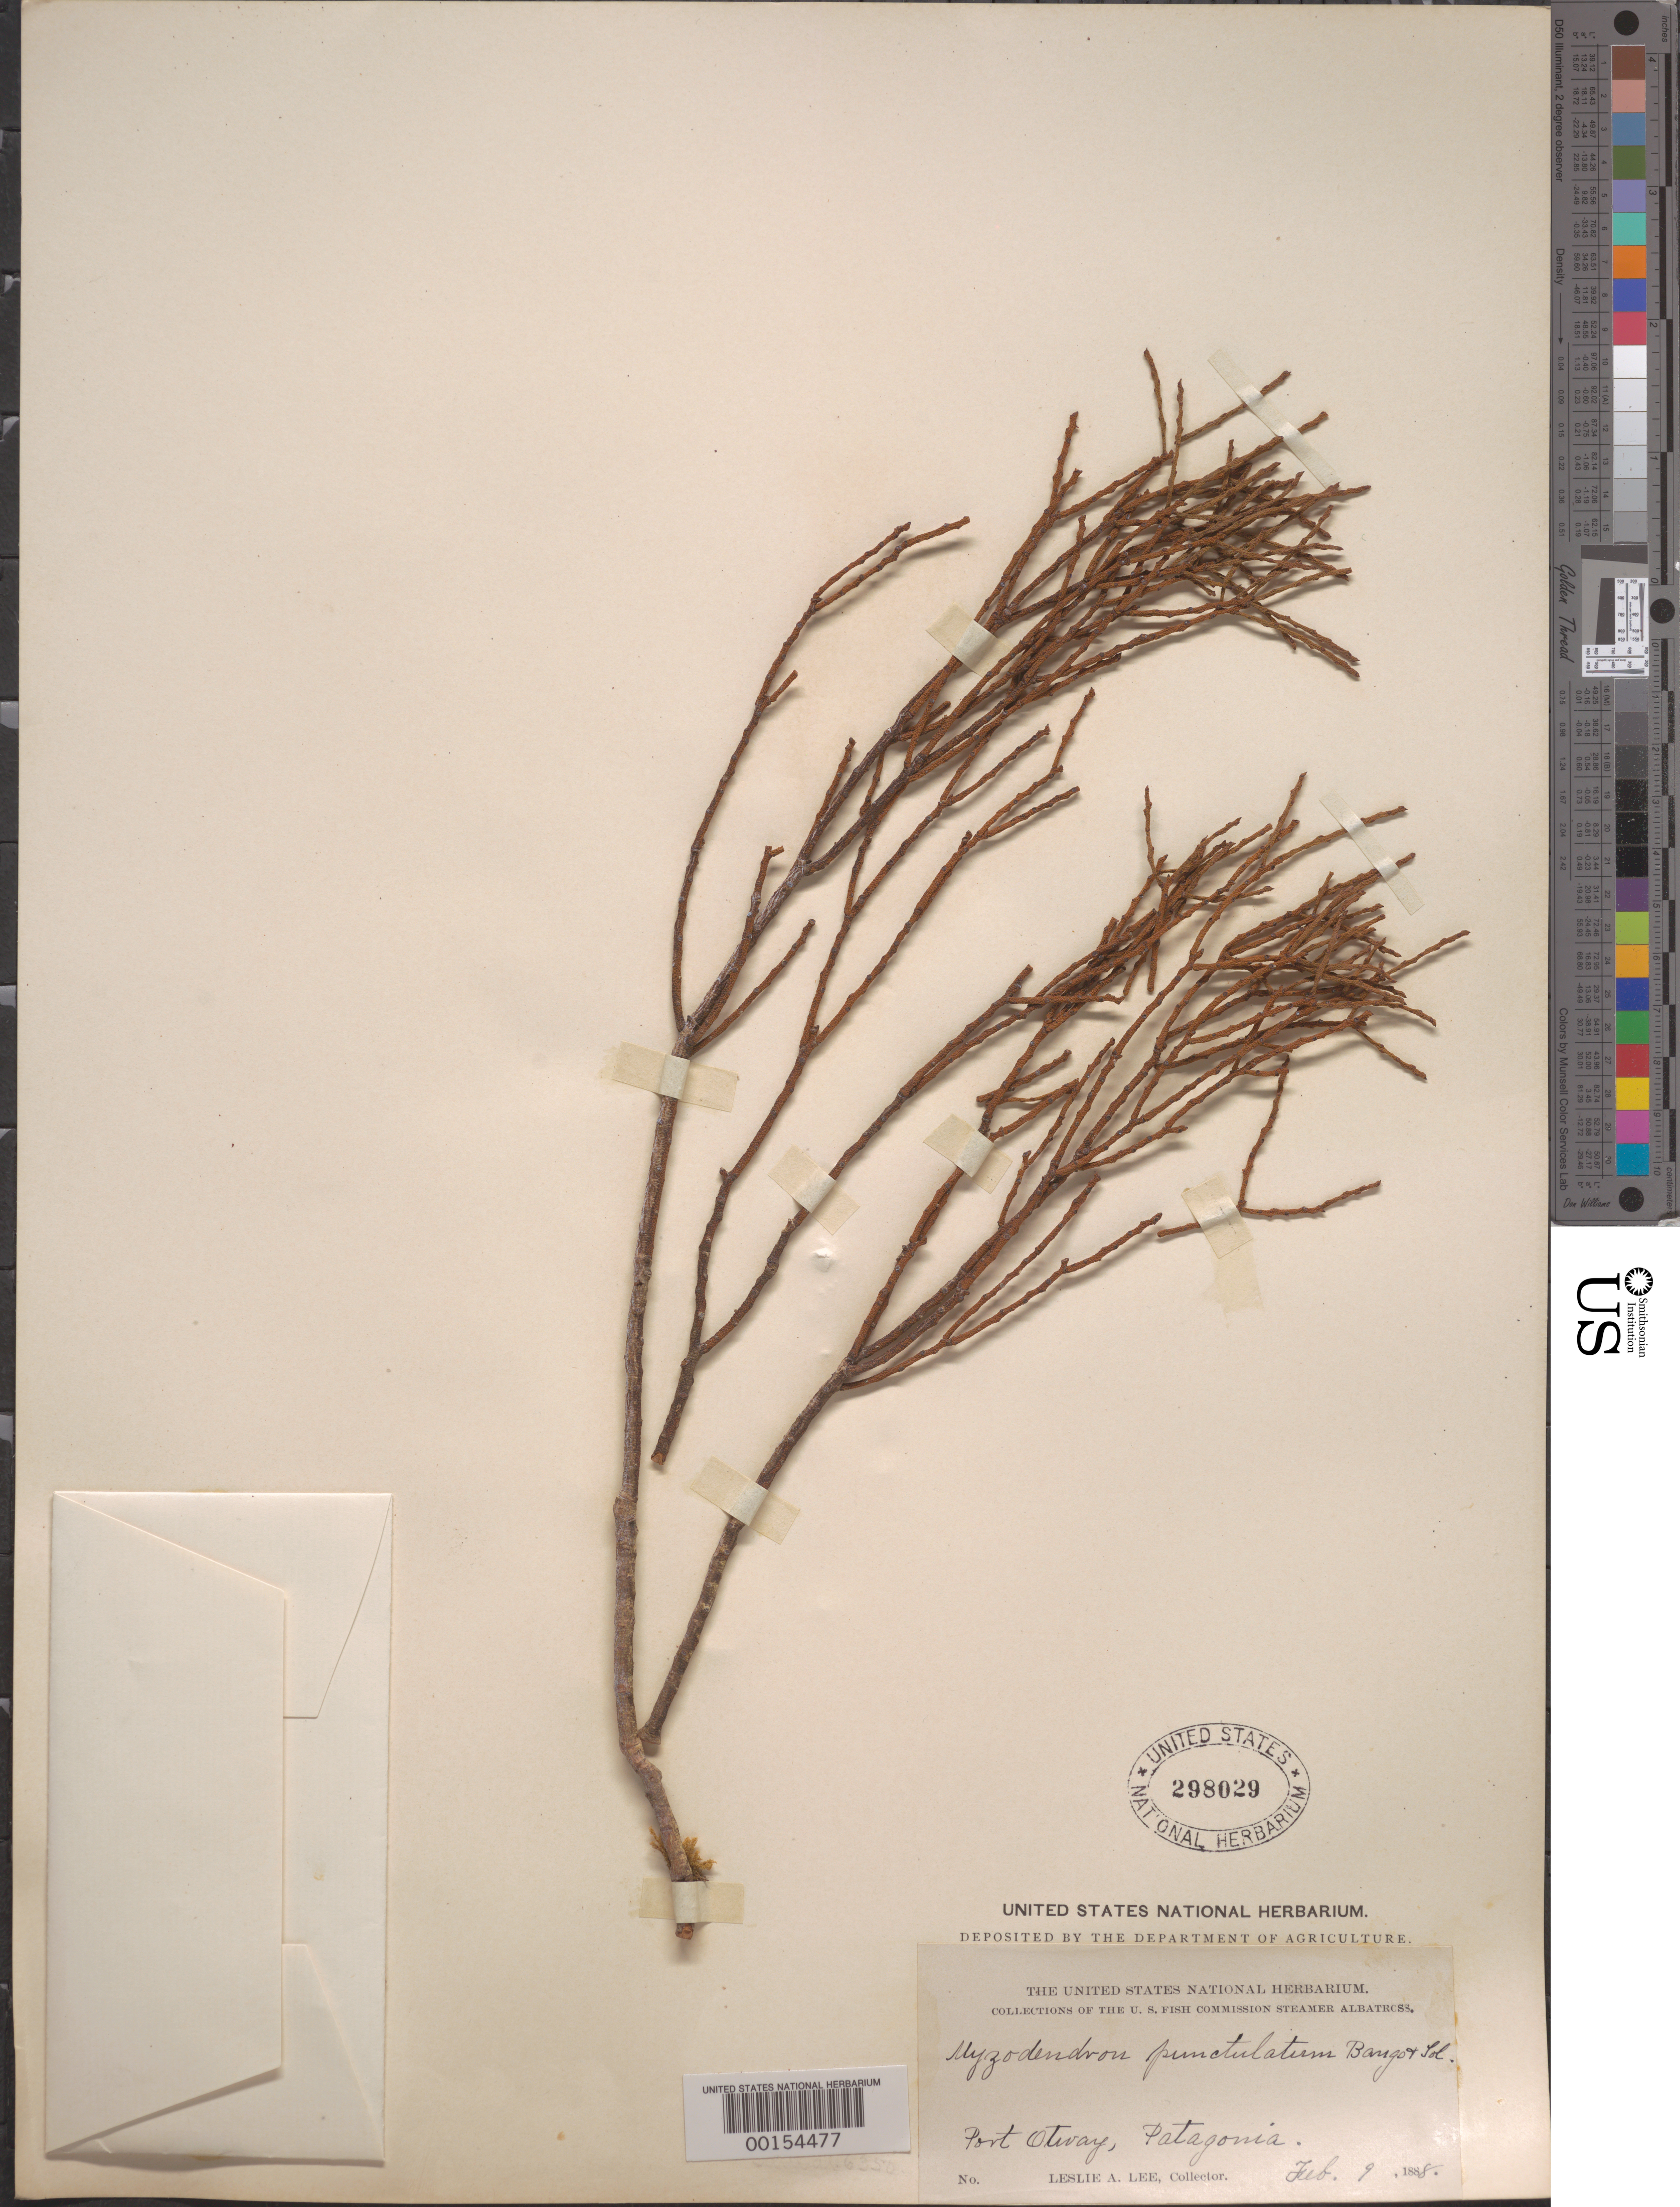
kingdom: Plantae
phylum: Tracheophyta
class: Magnoliopsida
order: Santalales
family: Misodendraceae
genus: Misodendrum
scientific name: Misodendrum punctulatum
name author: Sol. ex DC.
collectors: L. Lee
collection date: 1888-02-09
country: Chile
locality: Port Otway, Patagonia.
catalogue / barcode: US 298029